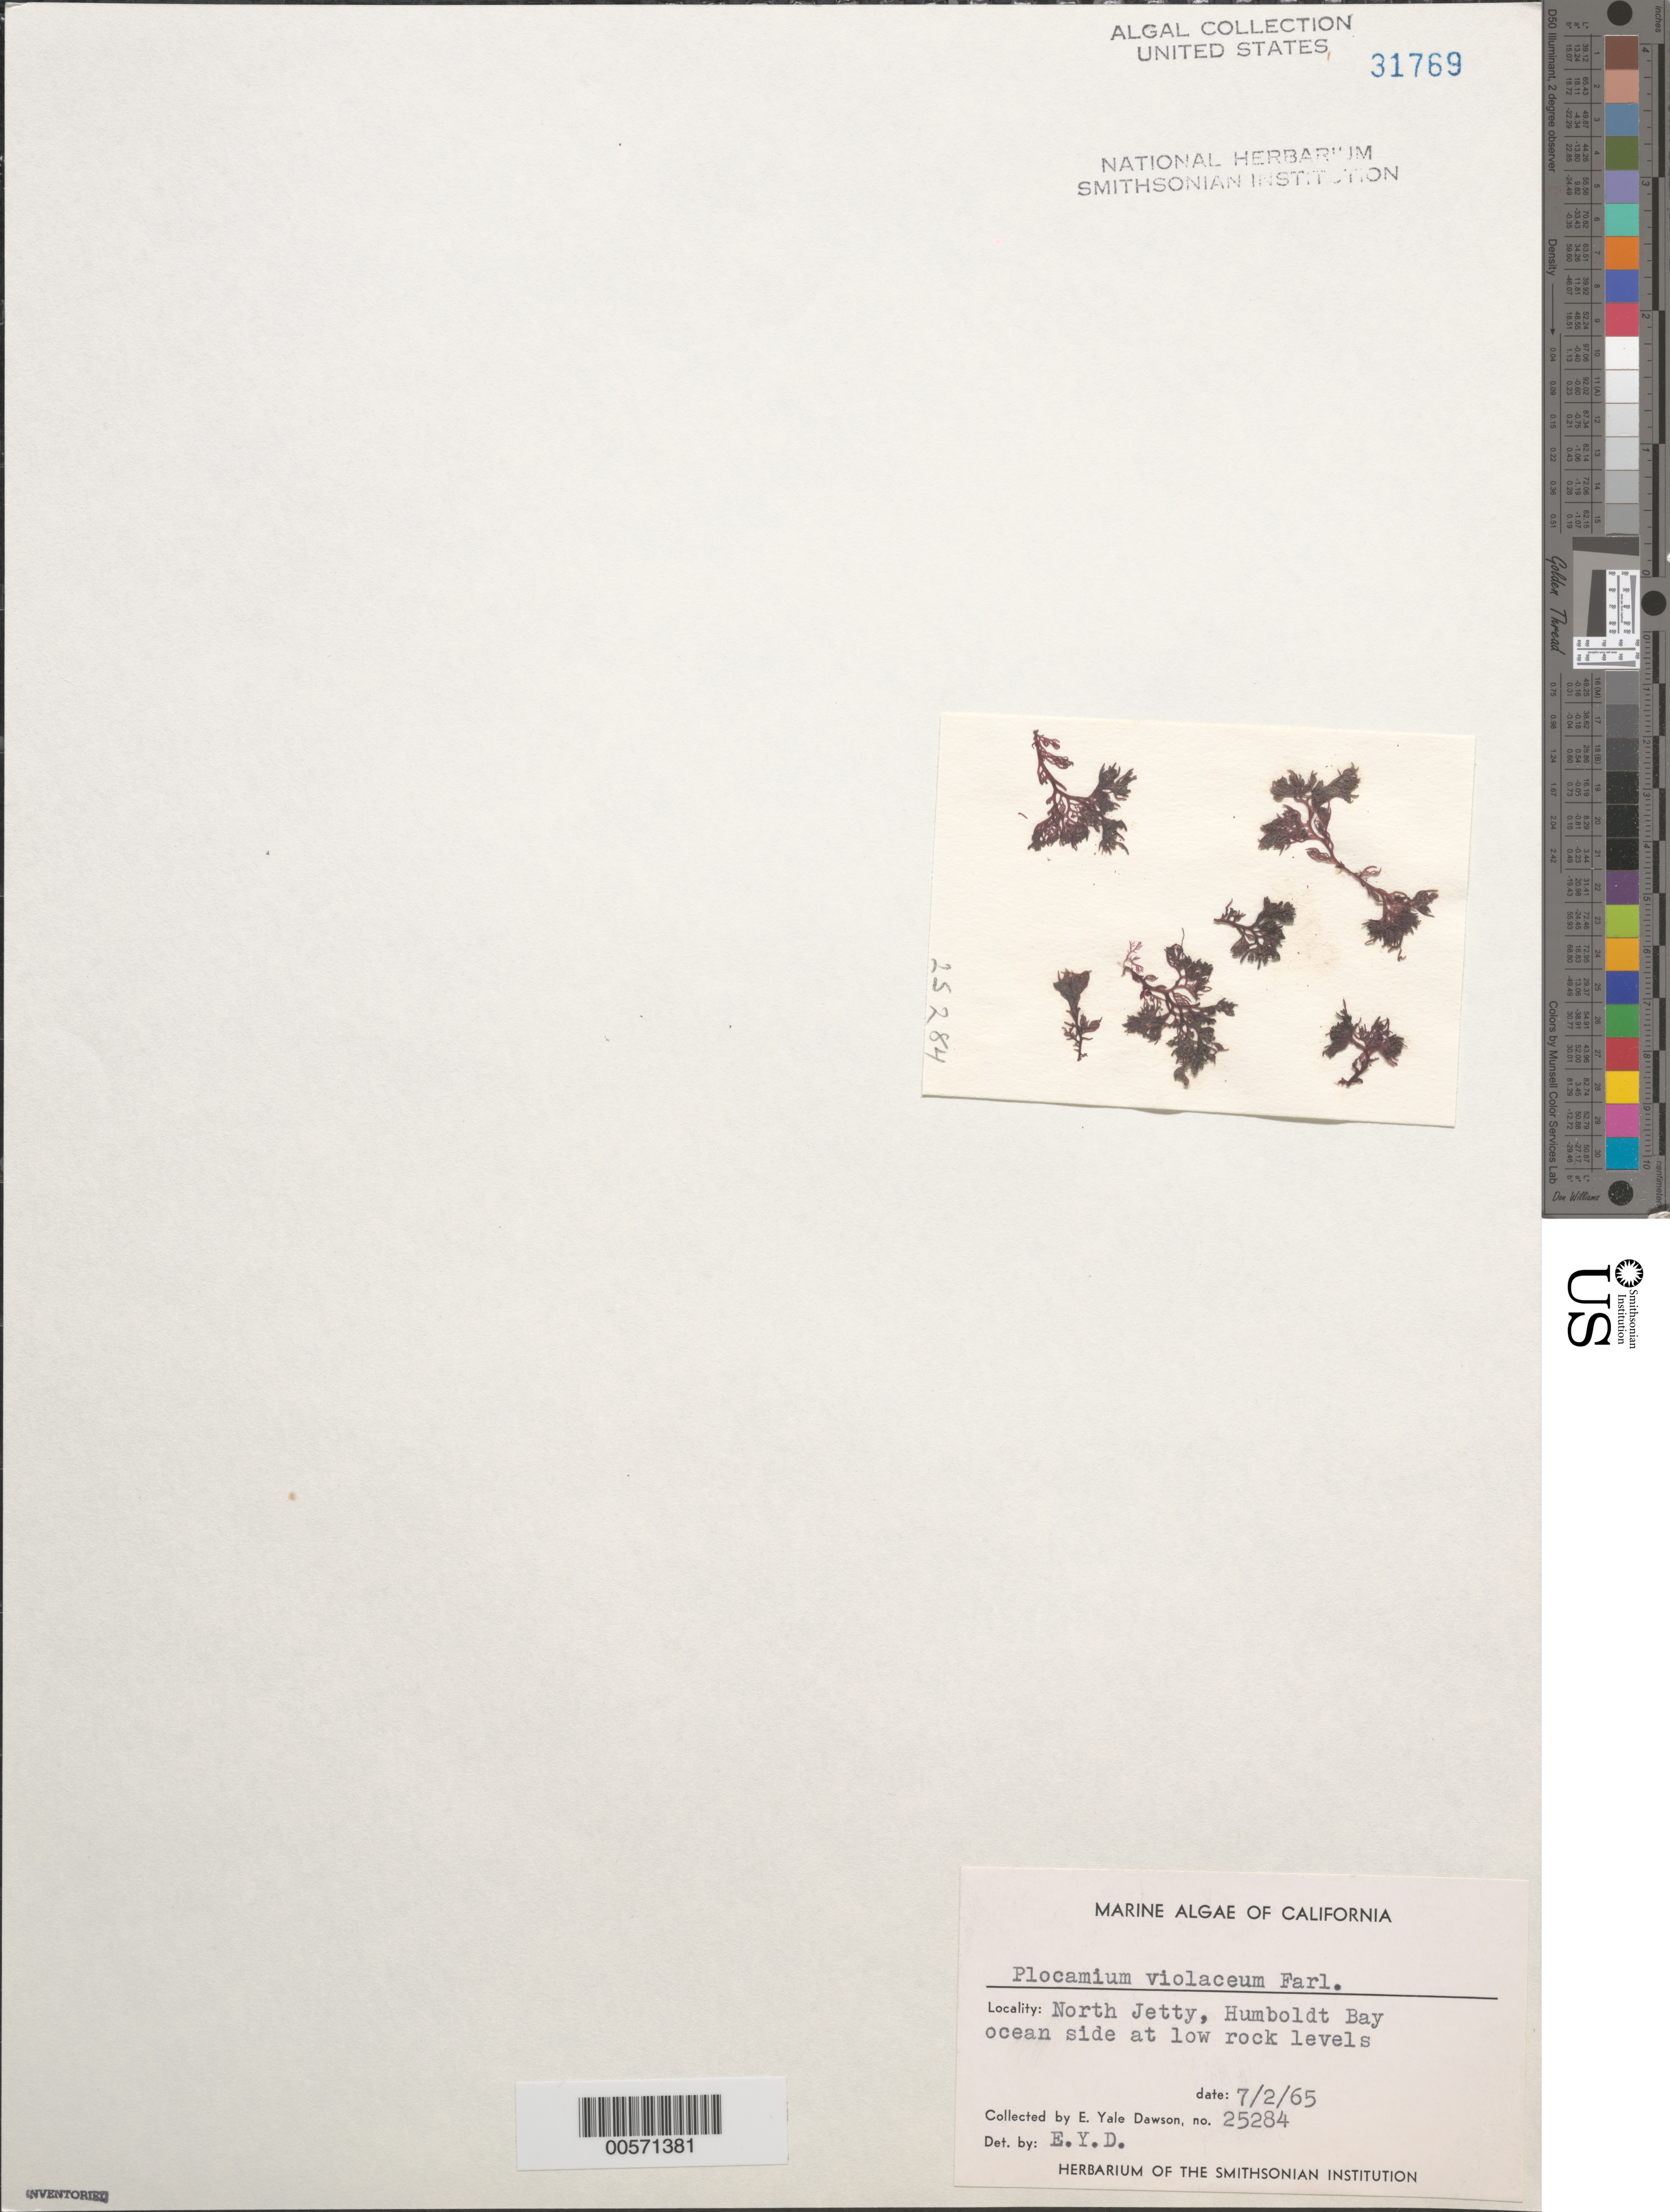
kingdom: Plantae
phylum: Rhodophyta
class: Florideophyceae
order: Plocamiales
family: Plocamiaceae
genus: Plocamium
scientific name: Plocamium violaceum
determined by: Dawson, E. Y.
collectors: E. Y. Dawson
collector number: EYD 25284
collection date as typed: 02 Jul 1965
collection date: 1965-07-02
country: United States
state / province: California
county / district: Humboldt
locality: Humboldt Bay, North Jetty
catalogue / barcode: US 31769